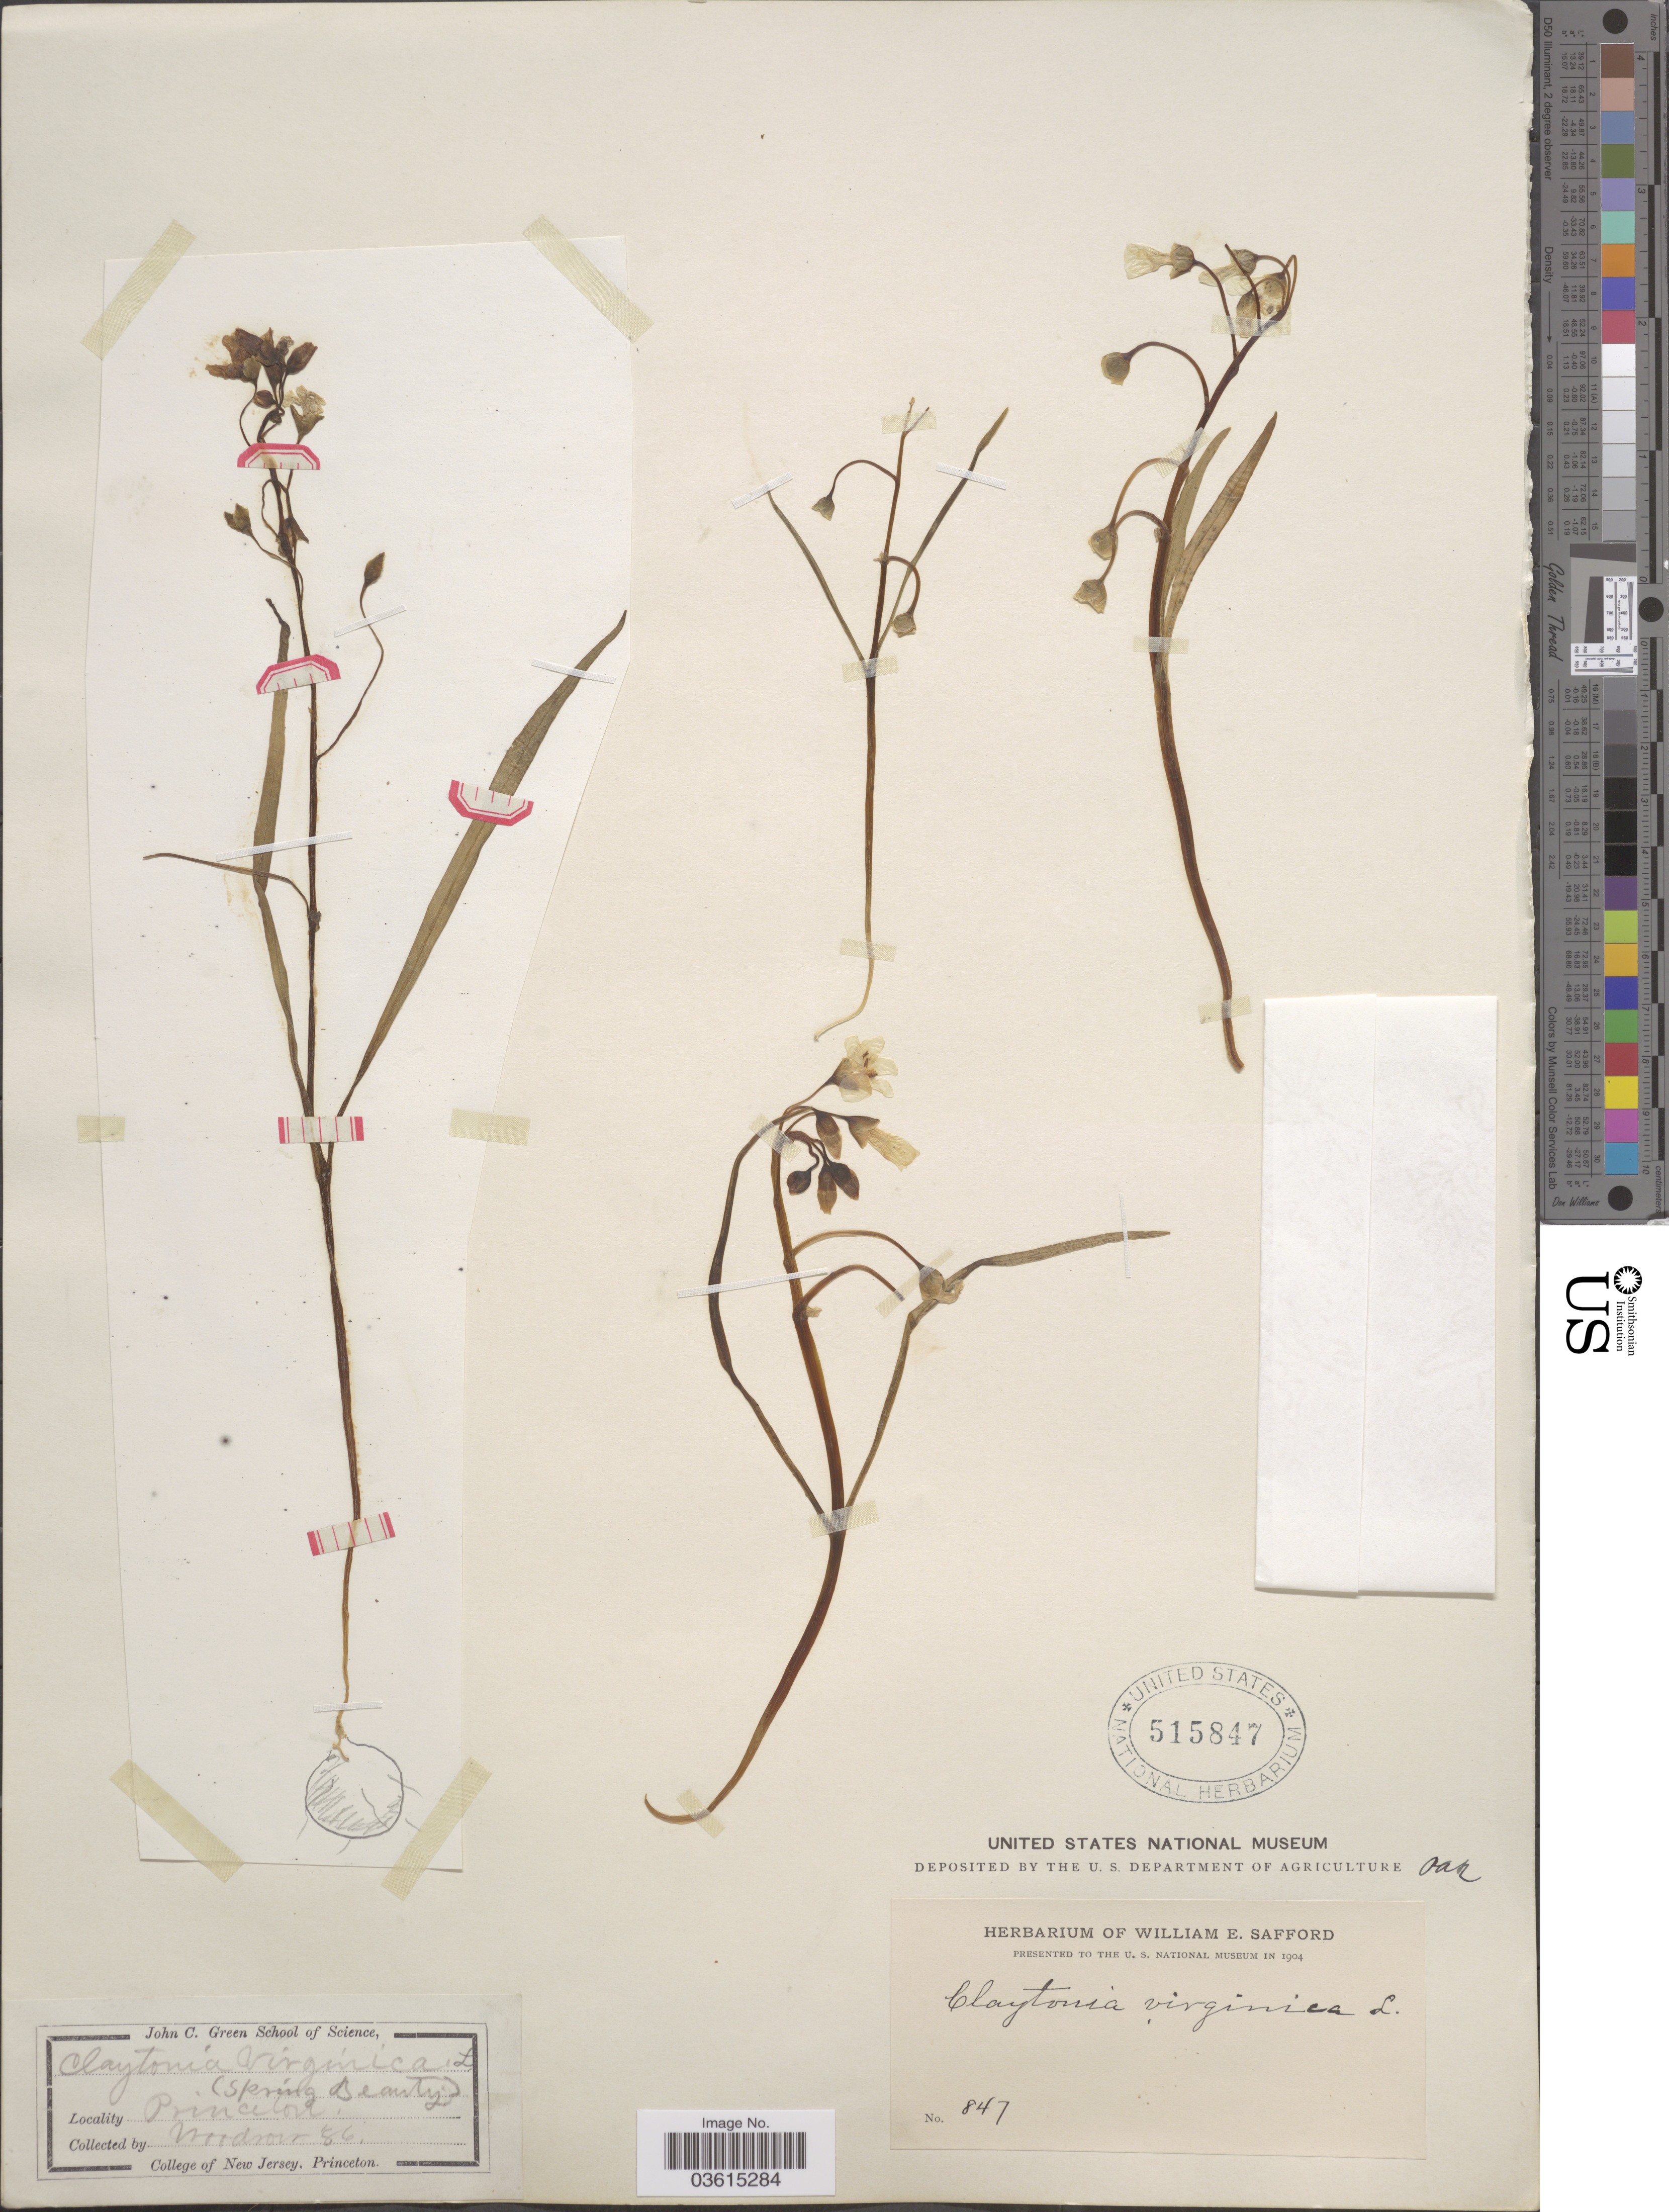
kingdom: Plantae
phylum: Tracheophyta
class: Magnoliopsida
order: Caryophyllales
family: Montiaceae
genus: Claytonia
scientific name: Claytonia virginica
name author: L.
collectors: -. Woodrow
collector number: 847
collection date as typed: Transcribed d/m/y: //86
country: United States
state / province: New Jersey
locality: Princeton. (Spring Beauty).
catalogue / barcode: US 515847